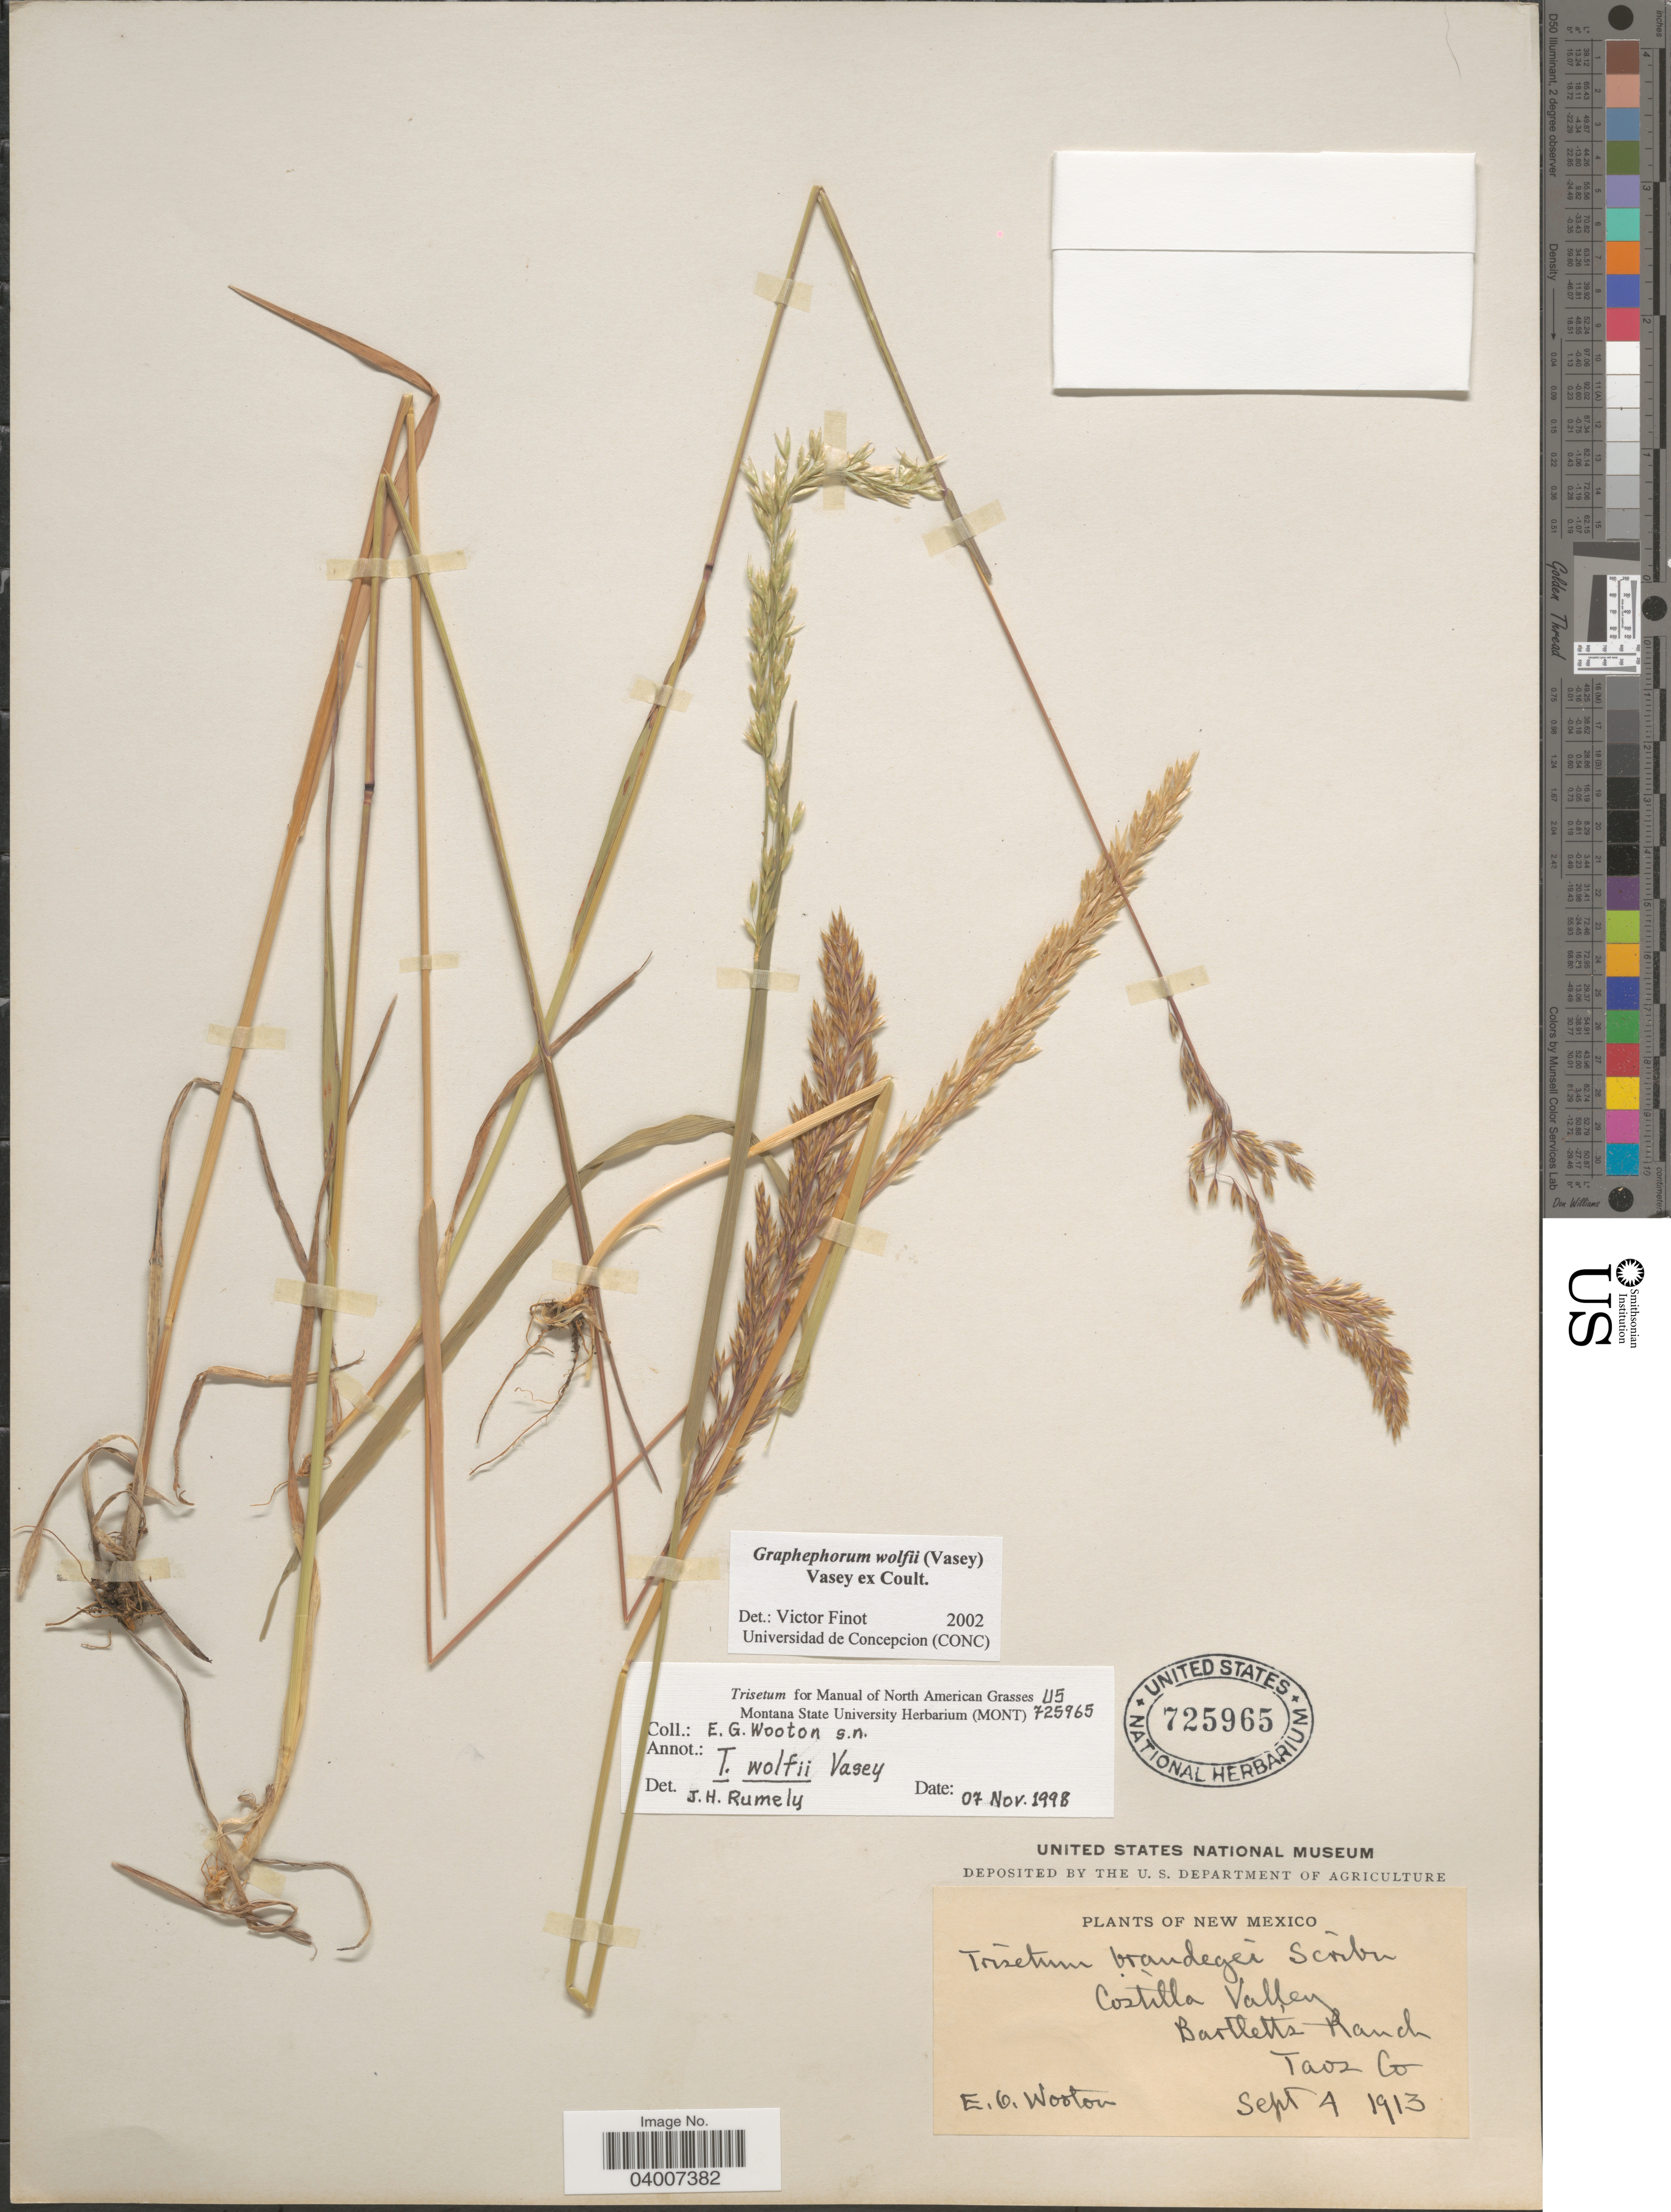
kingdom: Plantae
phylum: Tracheophyta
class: Liliopsida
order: Poales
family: Poaceae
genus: Graphephorum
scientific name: Graphephorum wolfii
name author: (E. Fourn.) Vasey ex Coult.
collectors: E. O. Wooton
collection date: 1913-09-04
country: United States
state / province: New Mexico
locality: Costilla Valley. Bartlett's Ranch. Taos Co.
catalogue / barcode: US 725965